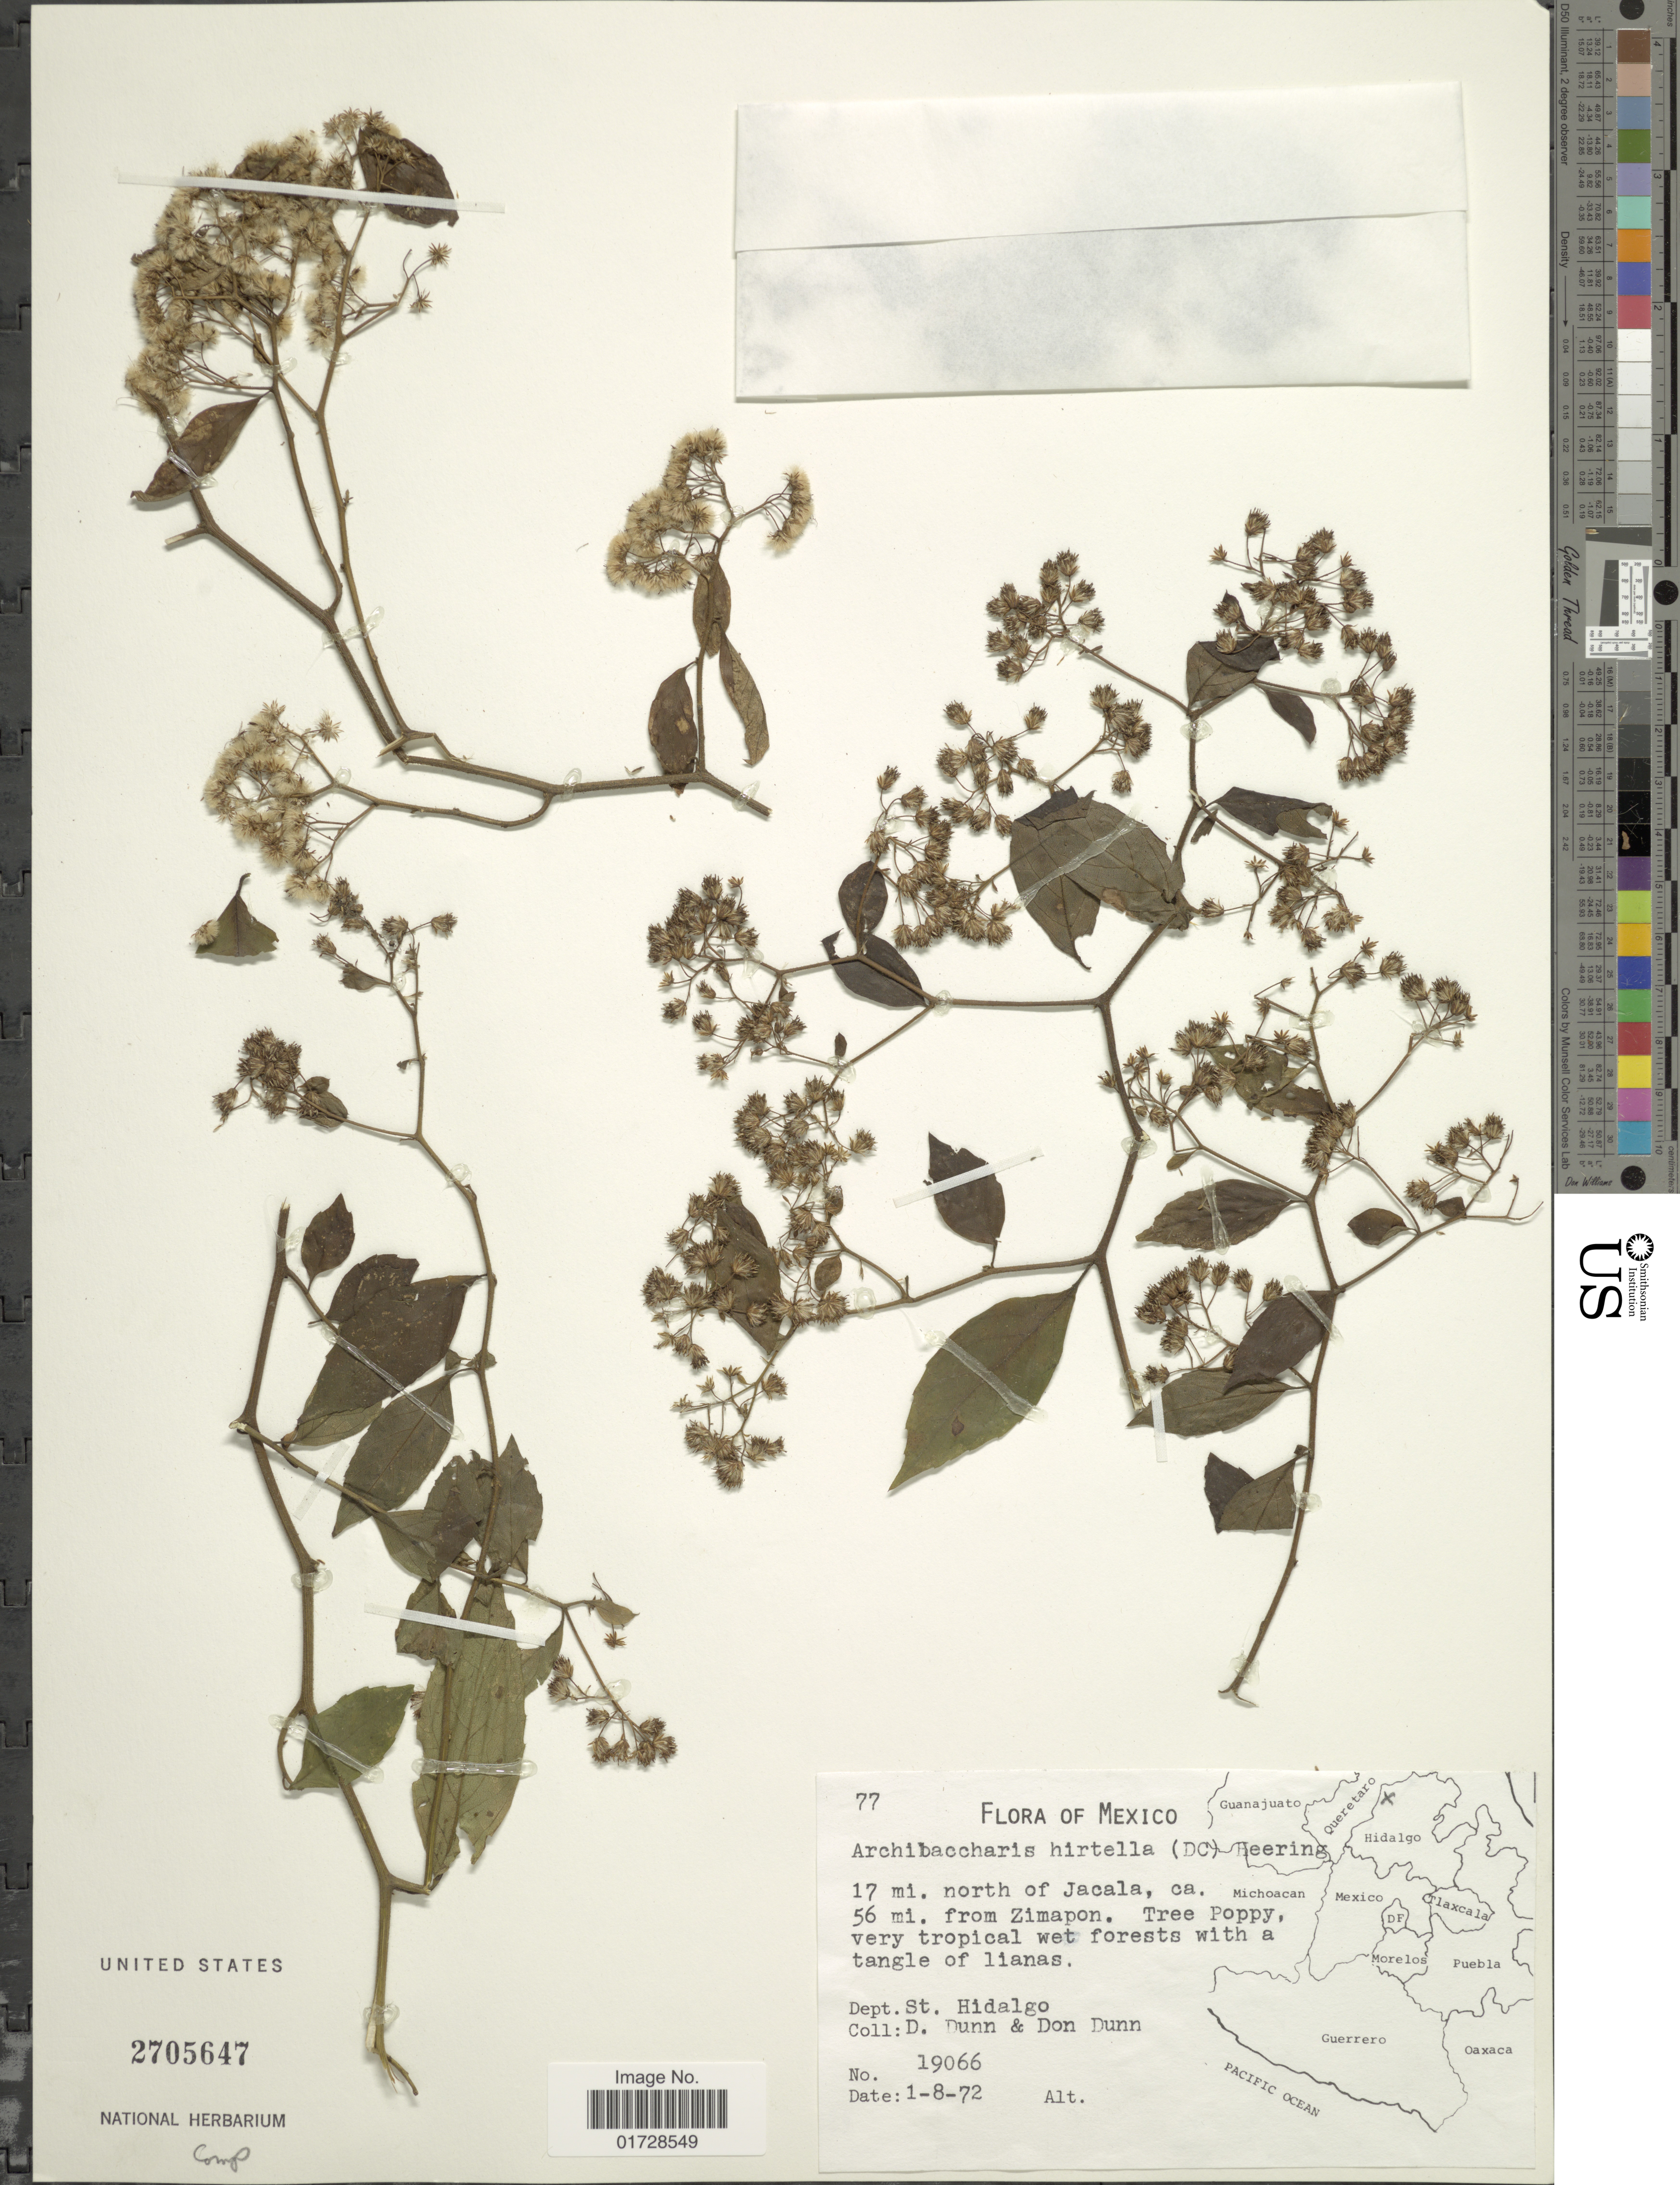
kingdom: Plantae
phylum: Tracheophyta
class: Magnoliopsida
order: Asterales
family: Asteraceae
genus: Archibaccharis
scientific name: Archibaccharis hirtella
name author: (DC.) Heering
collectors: D. Dunn & D. Dunn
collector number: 19066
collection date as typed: Transcribed d/m/y: 1/8/72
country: Mexico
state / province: Hidalgo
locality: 17 mi north of Jacala, ca 56 mi from Zimapon, Tree Poppy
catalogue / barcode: US 2705647